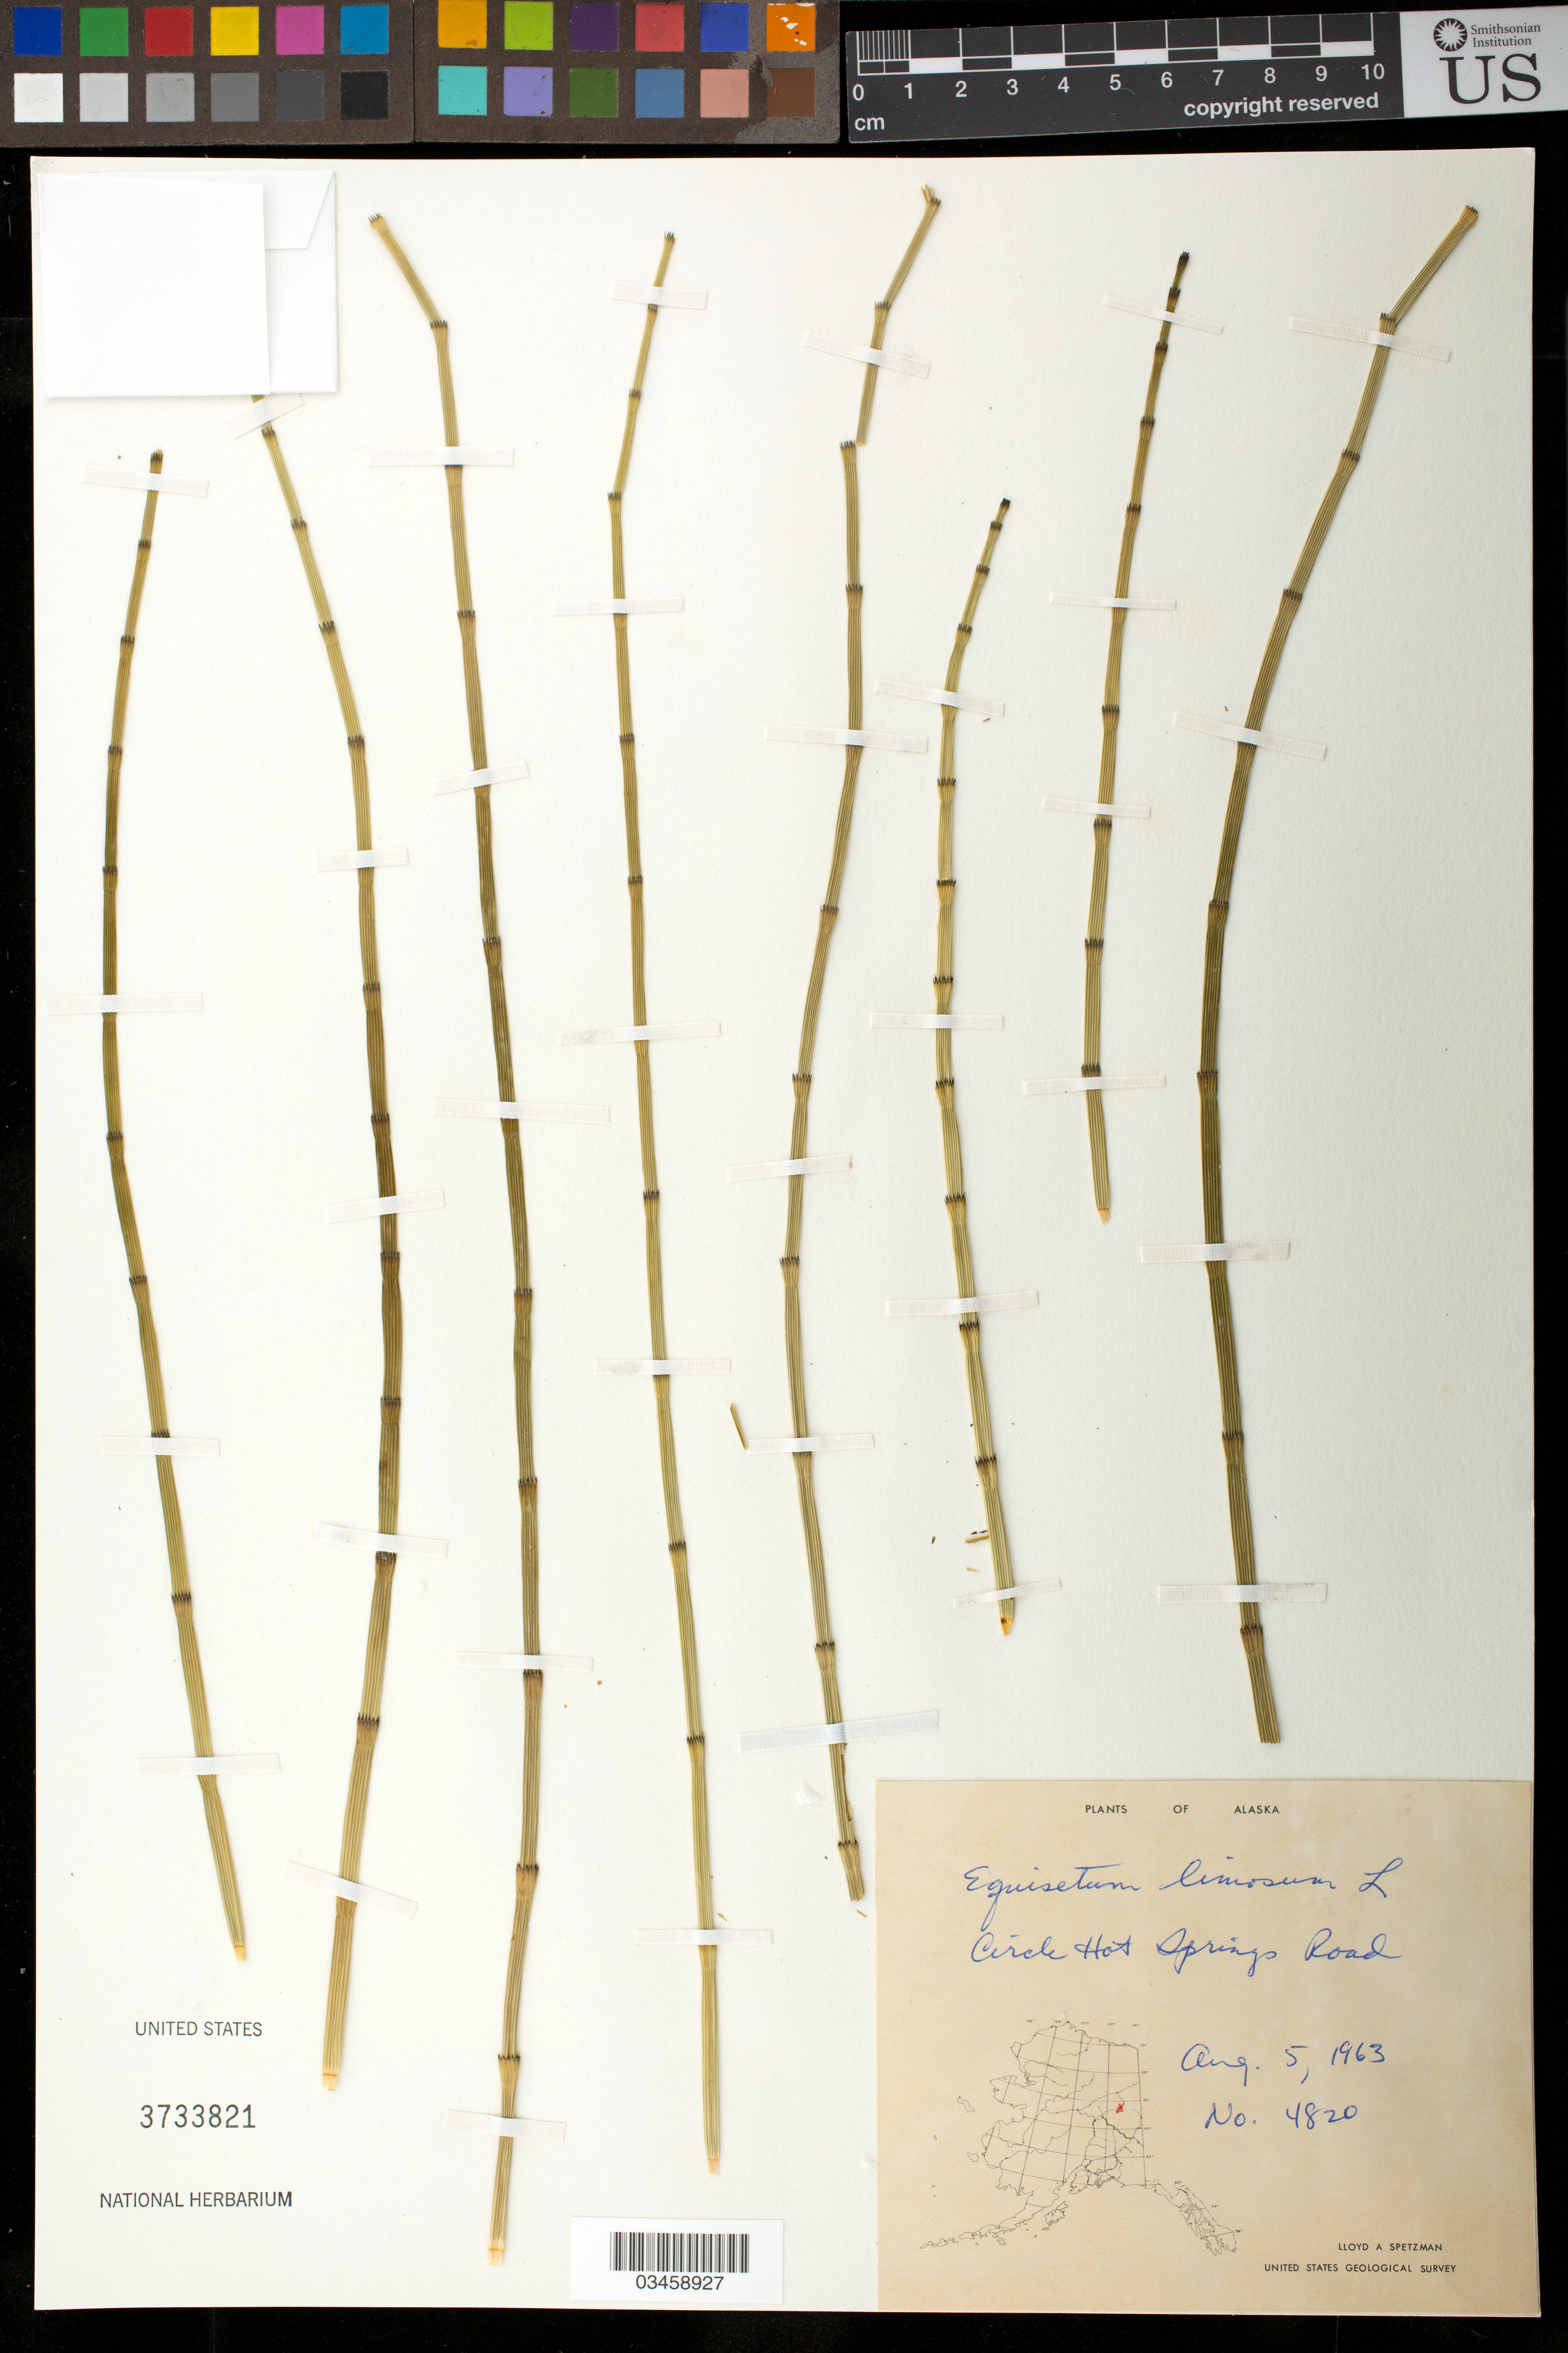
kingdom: Plantae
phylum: Tracheophyta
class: Polypodiopsida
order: Equisetales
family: Equisetaceae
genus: Equisetum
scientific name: Equisetum limosum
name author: L.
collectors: L. Spetzman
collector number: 4820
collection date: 1963-08-05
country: United States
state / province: Alaska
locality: Circle Hot Springs Road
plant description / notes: OR # 231032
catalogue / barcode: US 3733821